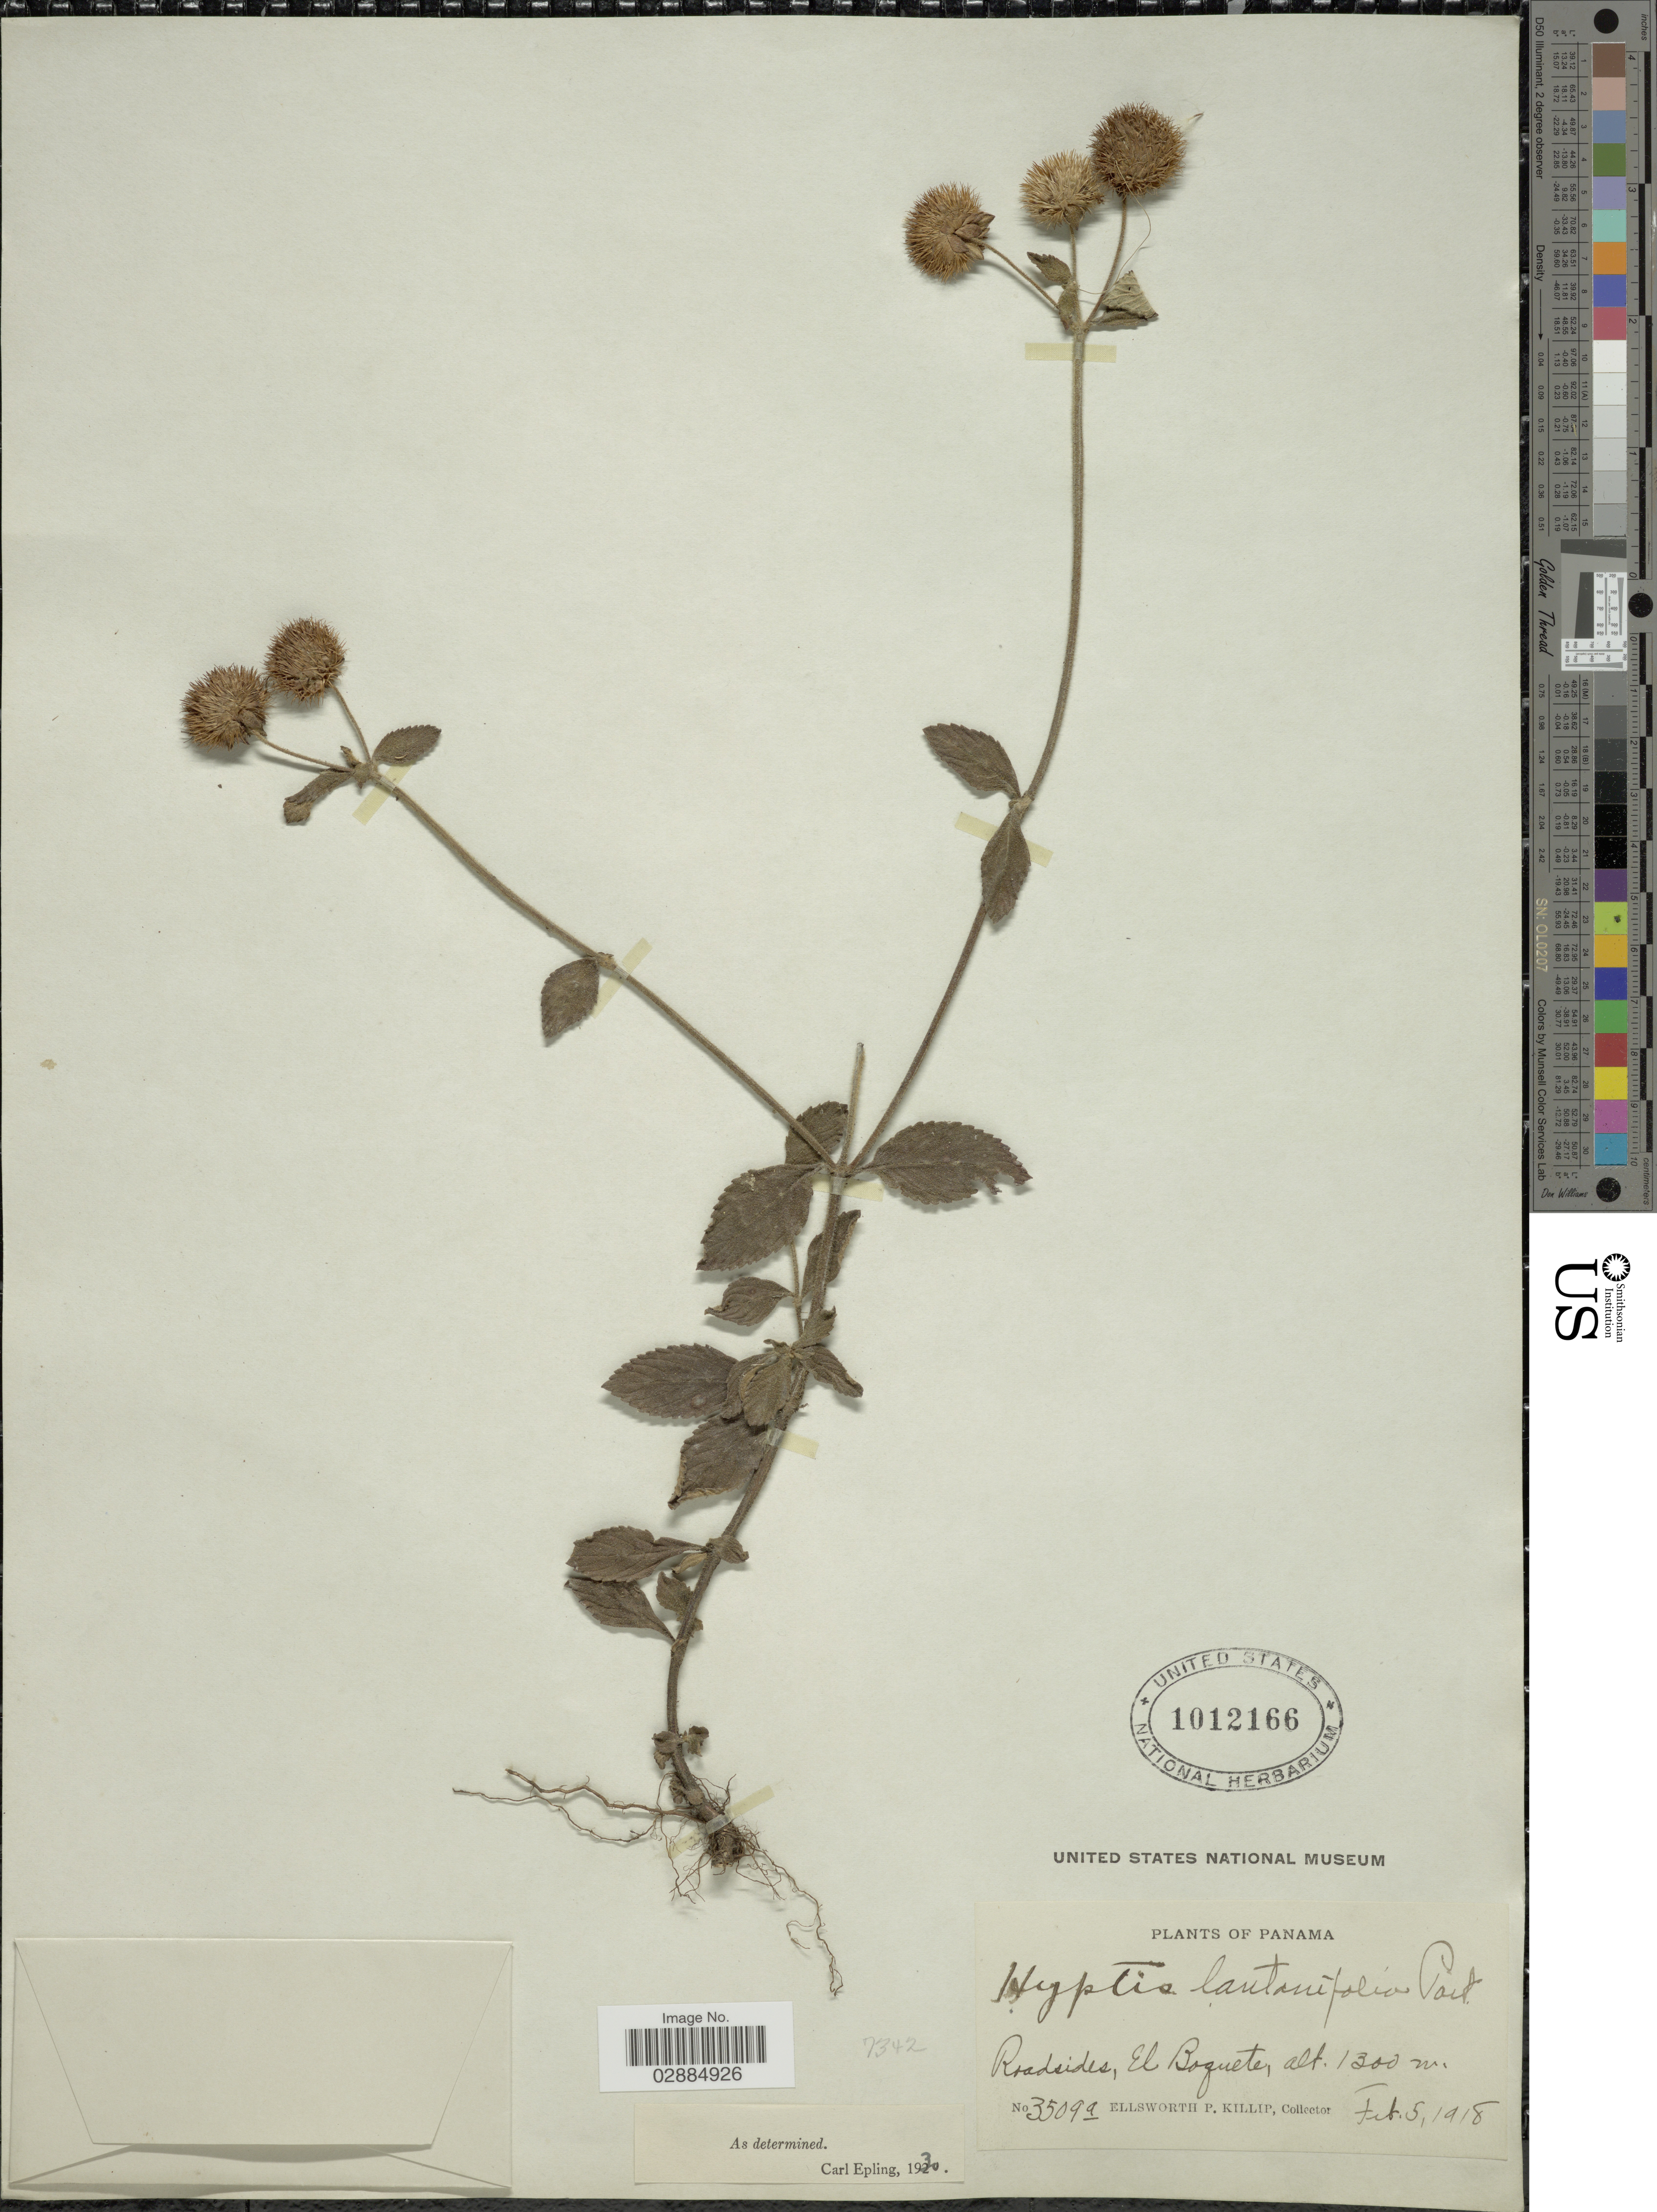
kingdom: Plantae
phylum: Tracheophyta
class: Magnoliopsida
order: Lamiales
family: Lamiaceae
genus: Hyptis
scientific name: Hyptis lantanifolia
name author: Poit.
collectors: E. P. Killip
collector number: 3509a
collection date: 1918-02-05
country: Panama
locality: Roadsides, El Boquete.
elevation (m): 1300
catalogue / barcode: US 1012166